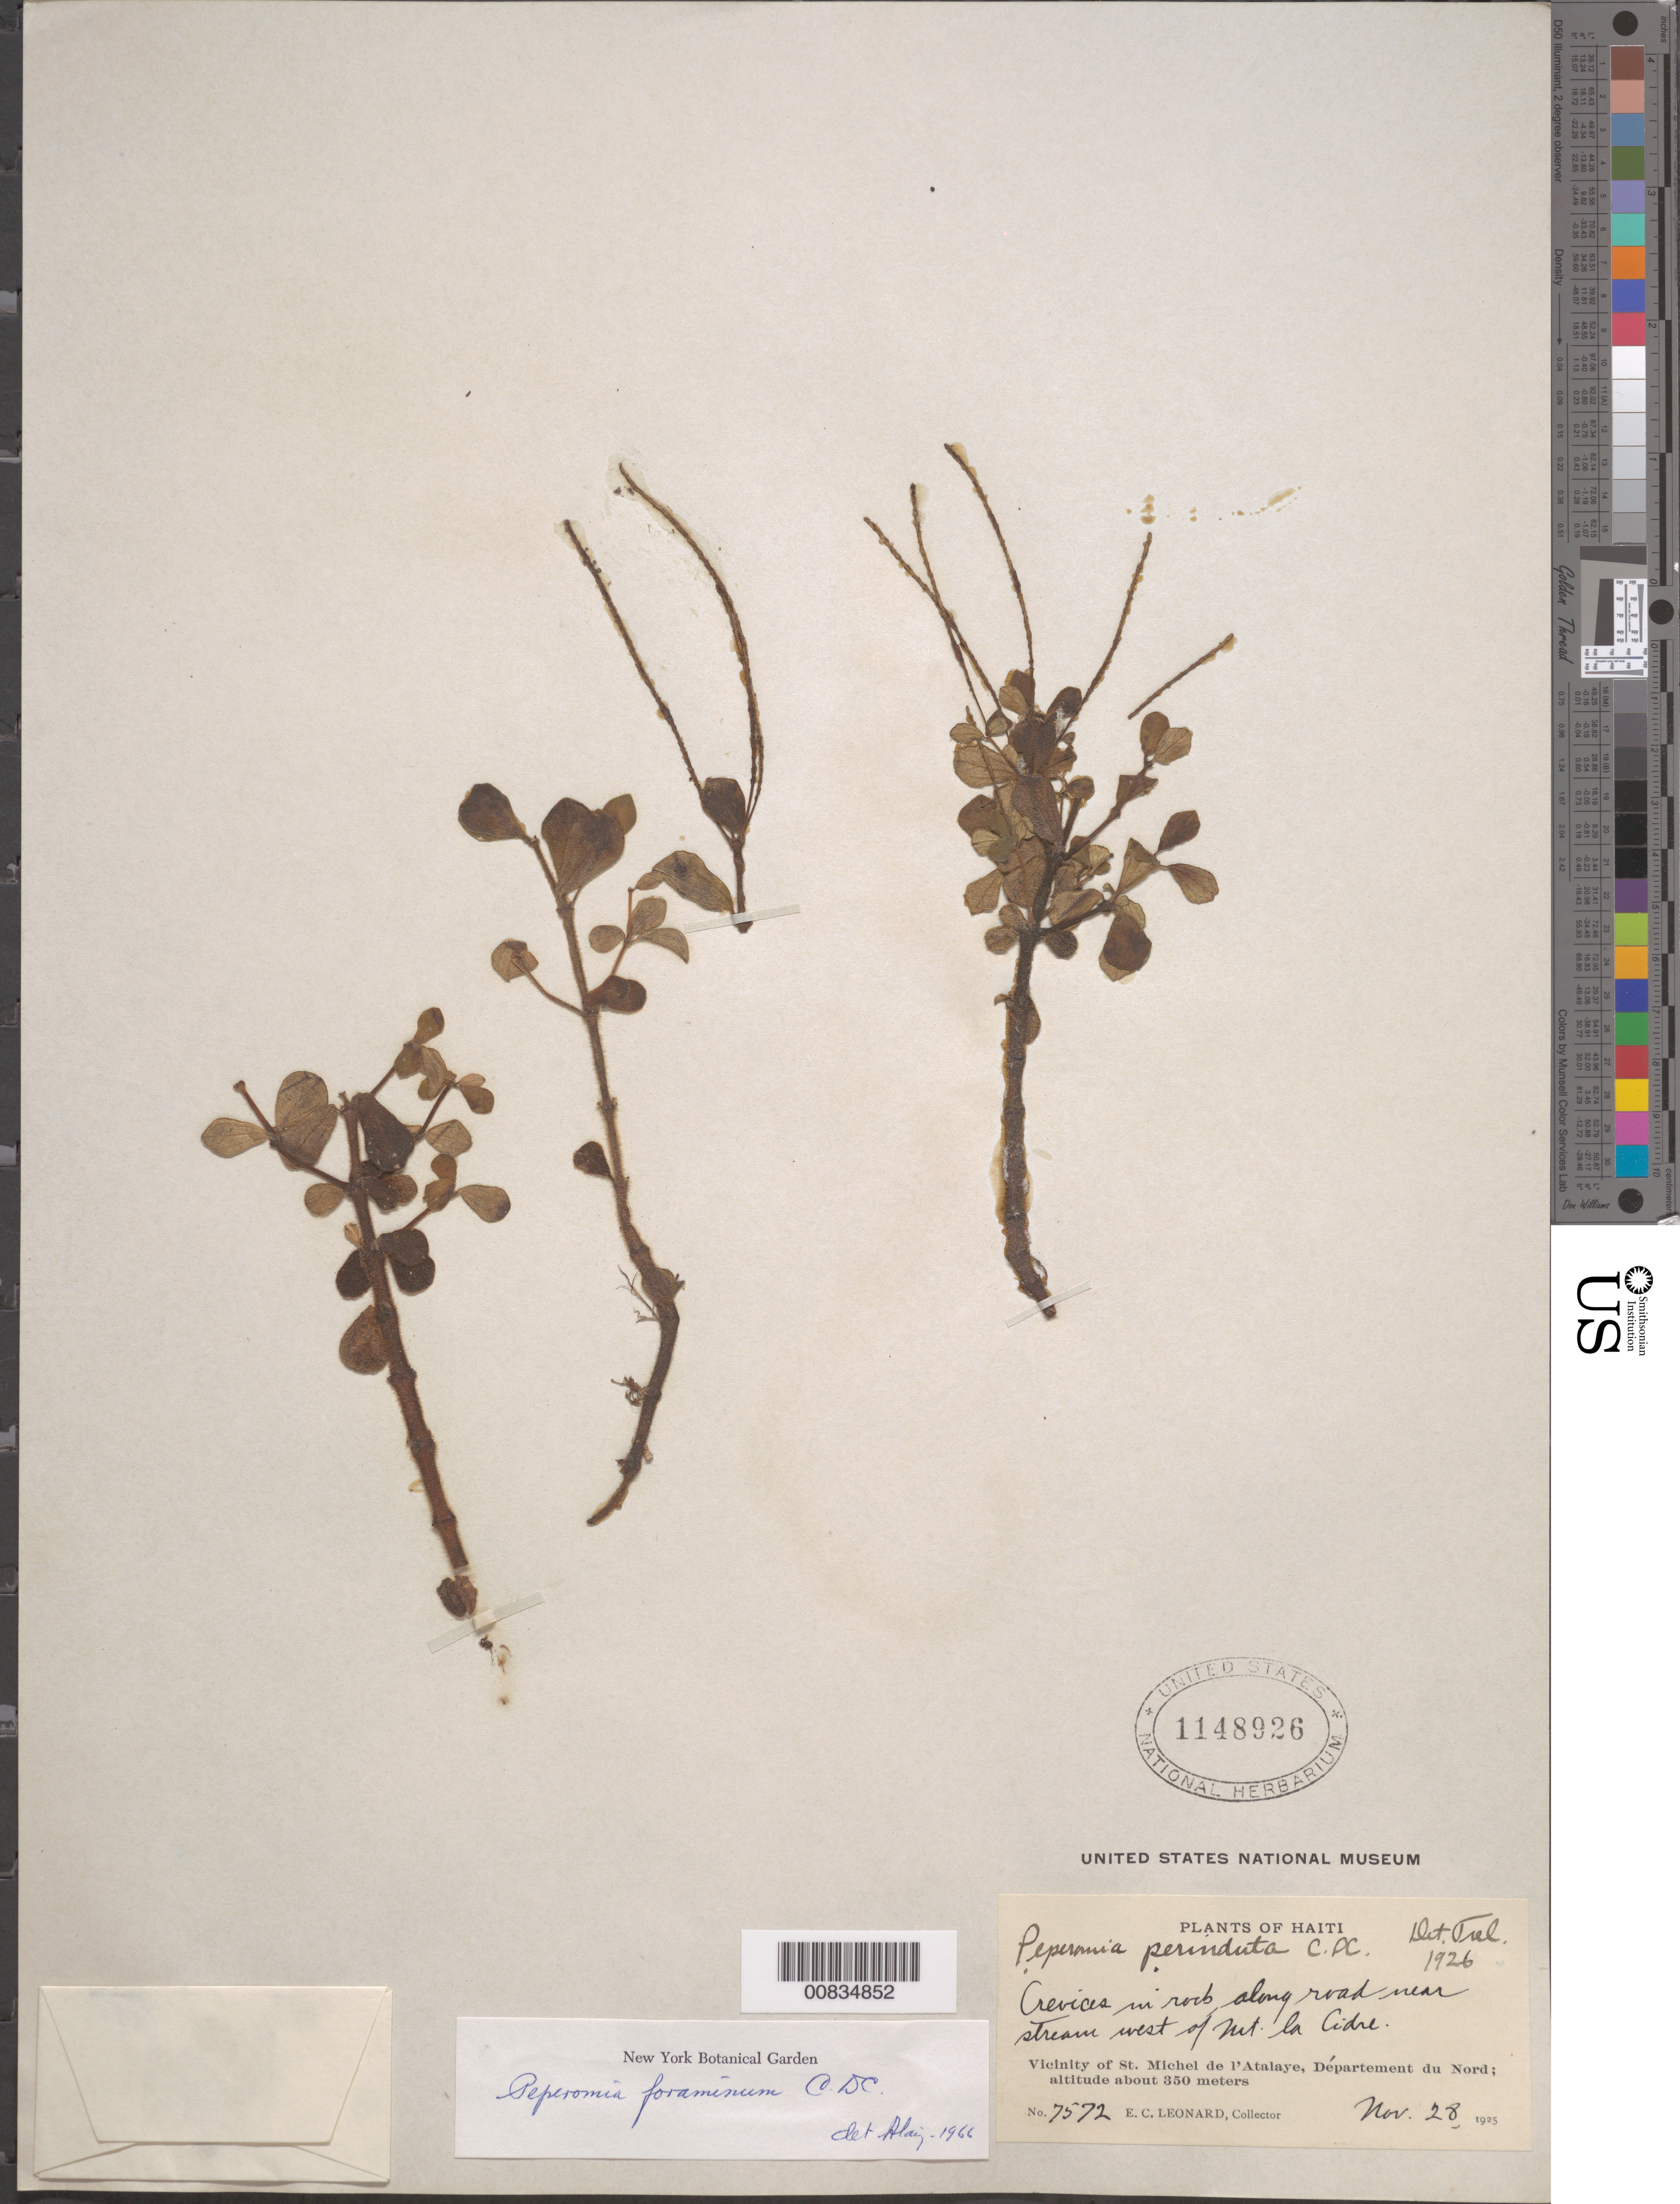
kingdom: Plantae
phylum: Tracheophyta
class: Magnoliopsida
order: Piperales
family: Piperaceae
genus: Peperomia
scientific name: Peperomia foraminum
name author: C. DC.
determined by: Liogier, Alain H.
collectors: E. C. Leonard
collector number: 7572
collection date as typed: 28 Nov 1925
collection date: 1925-11-28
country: Haiti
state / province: Nord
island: Hispaniola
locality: Vicinity of St. Michel de l'Atalaye. Along road near stream west of Mt. la Cidre.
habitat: Crevices in rock near stream.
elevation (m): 350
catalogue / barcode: US 1148926